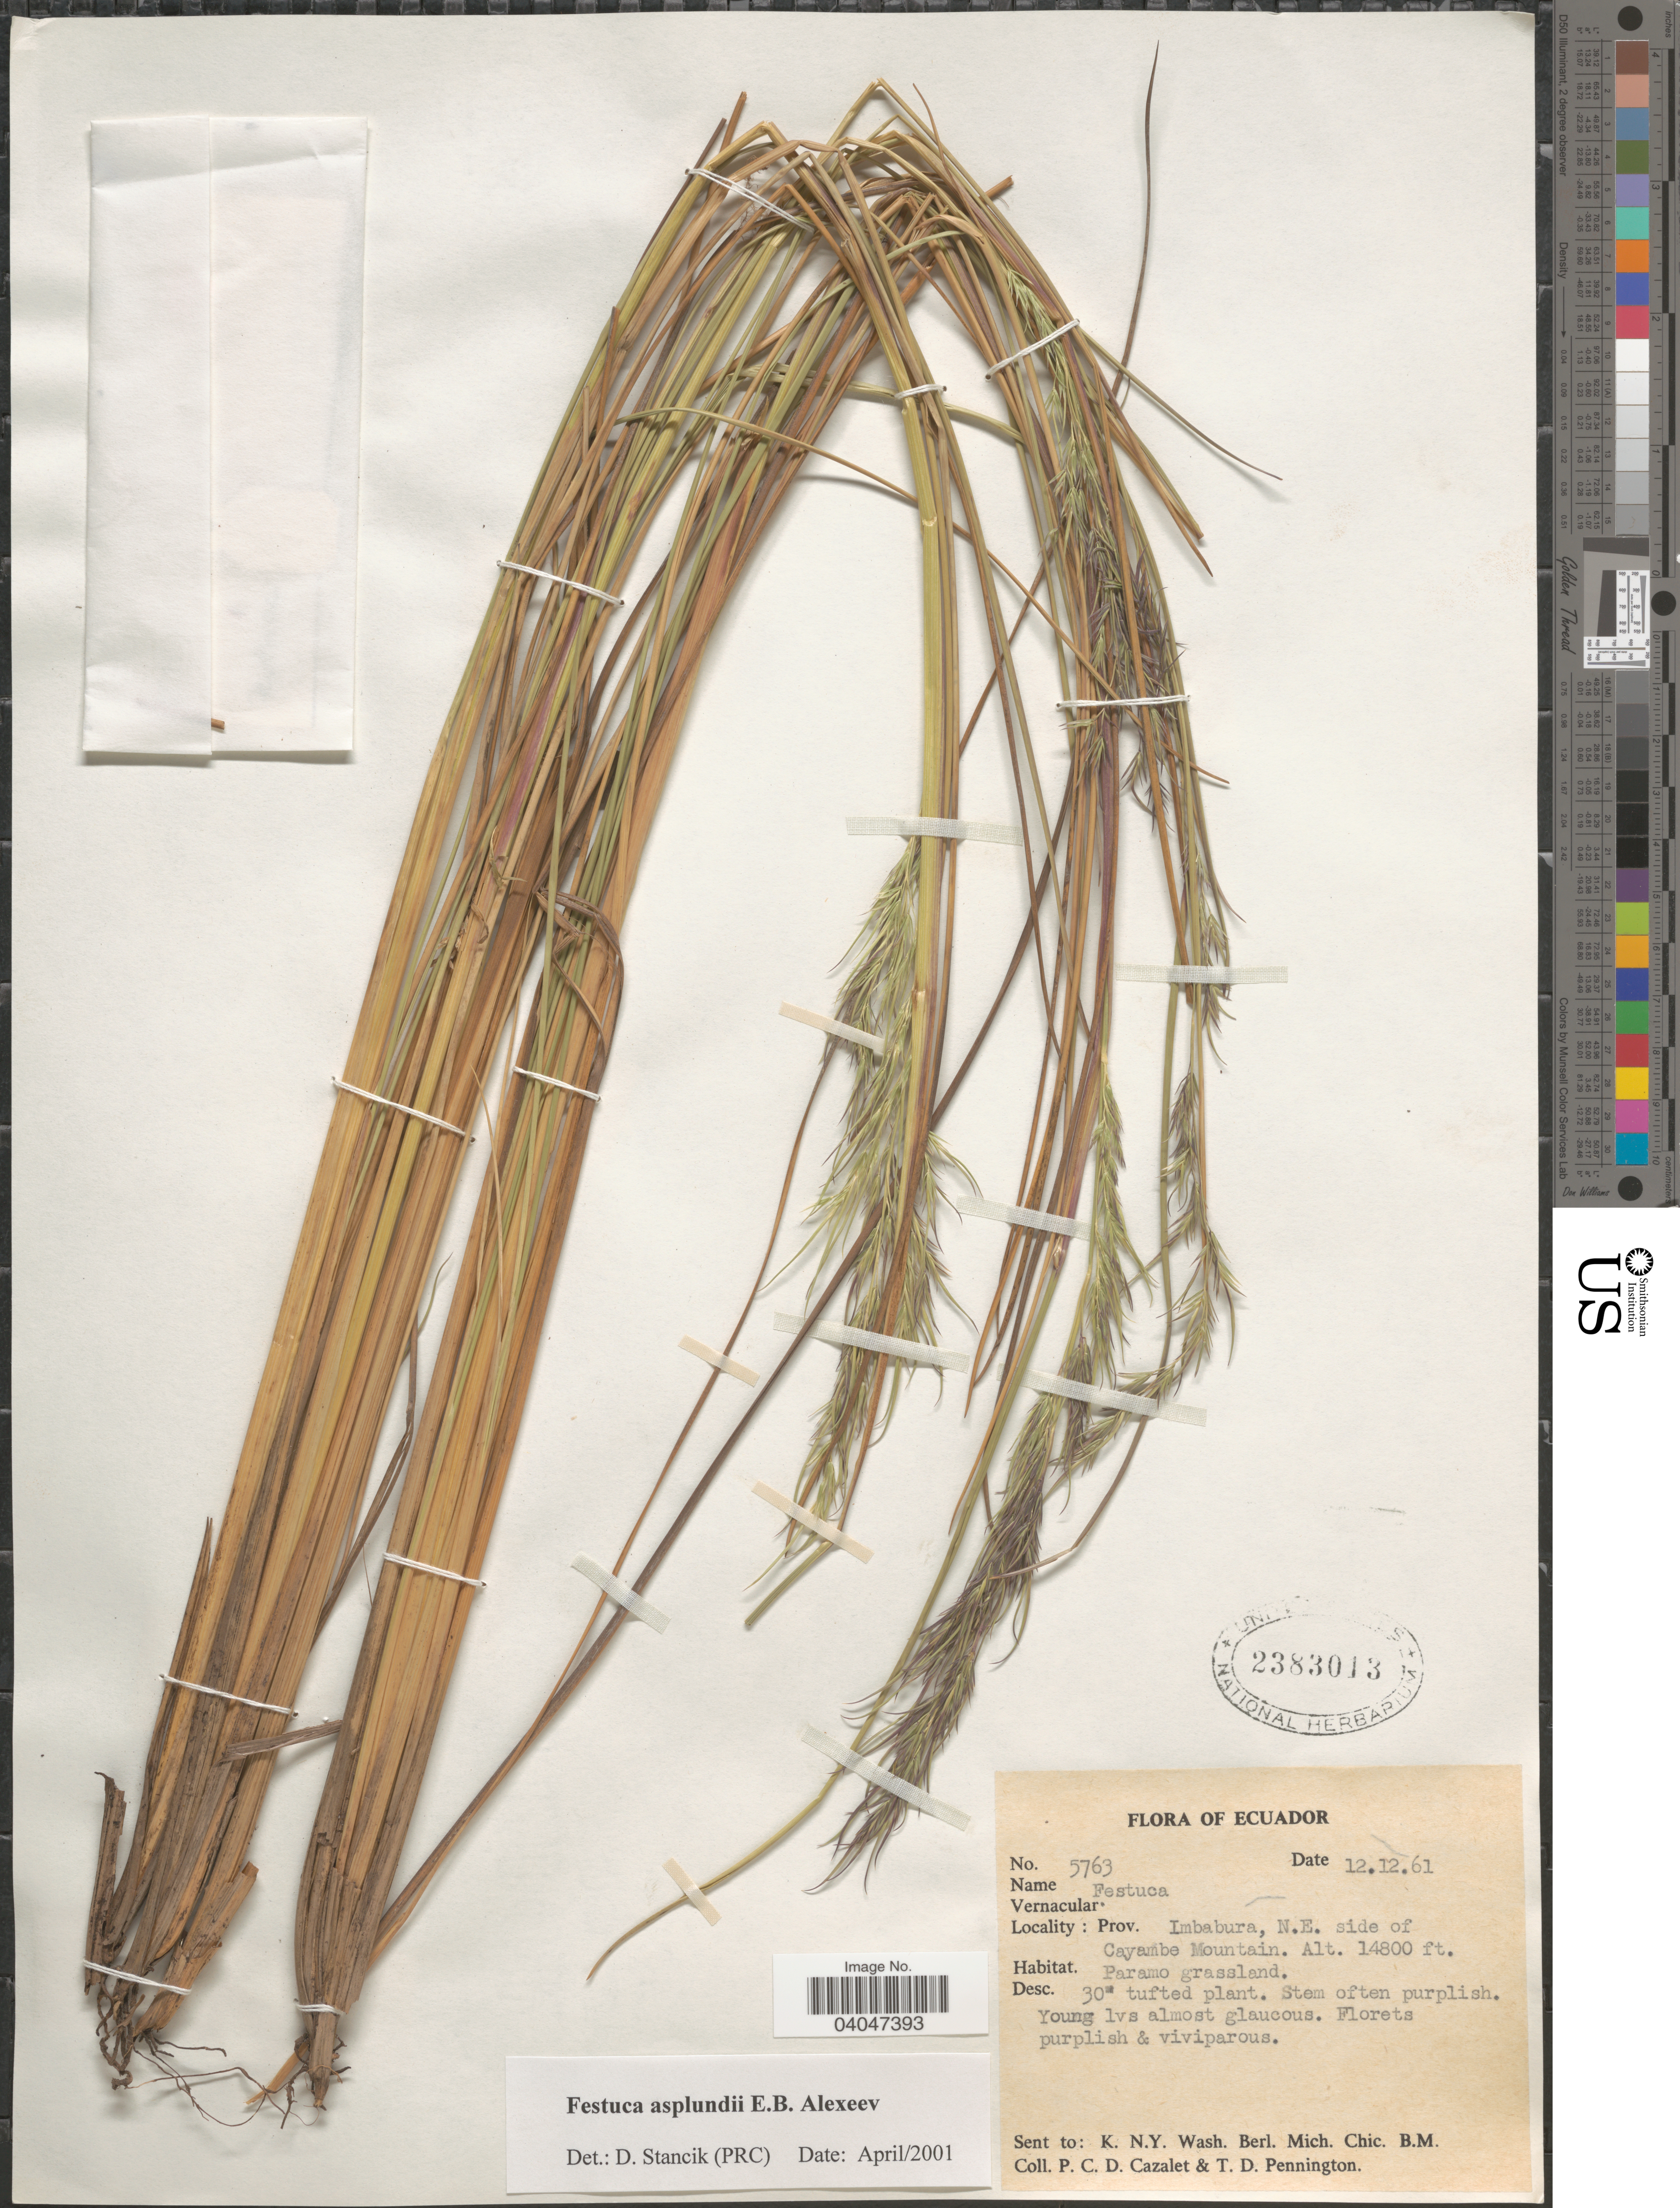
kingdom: Plantae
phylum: Tracheophyta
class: Liliopsida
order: Poales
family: Poaceae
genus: Festuca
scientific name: Festuca asplundii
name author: E.B. Alexeev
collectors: P. C. D. Cazalet & T. D. Pennington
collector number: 5763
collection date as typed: Transcribed d/m/y: 12/12/61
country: Ecuador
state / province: Imbabura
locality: N.E. side of Cayambe Mountain.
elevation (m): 4511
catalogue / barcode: US 2383013